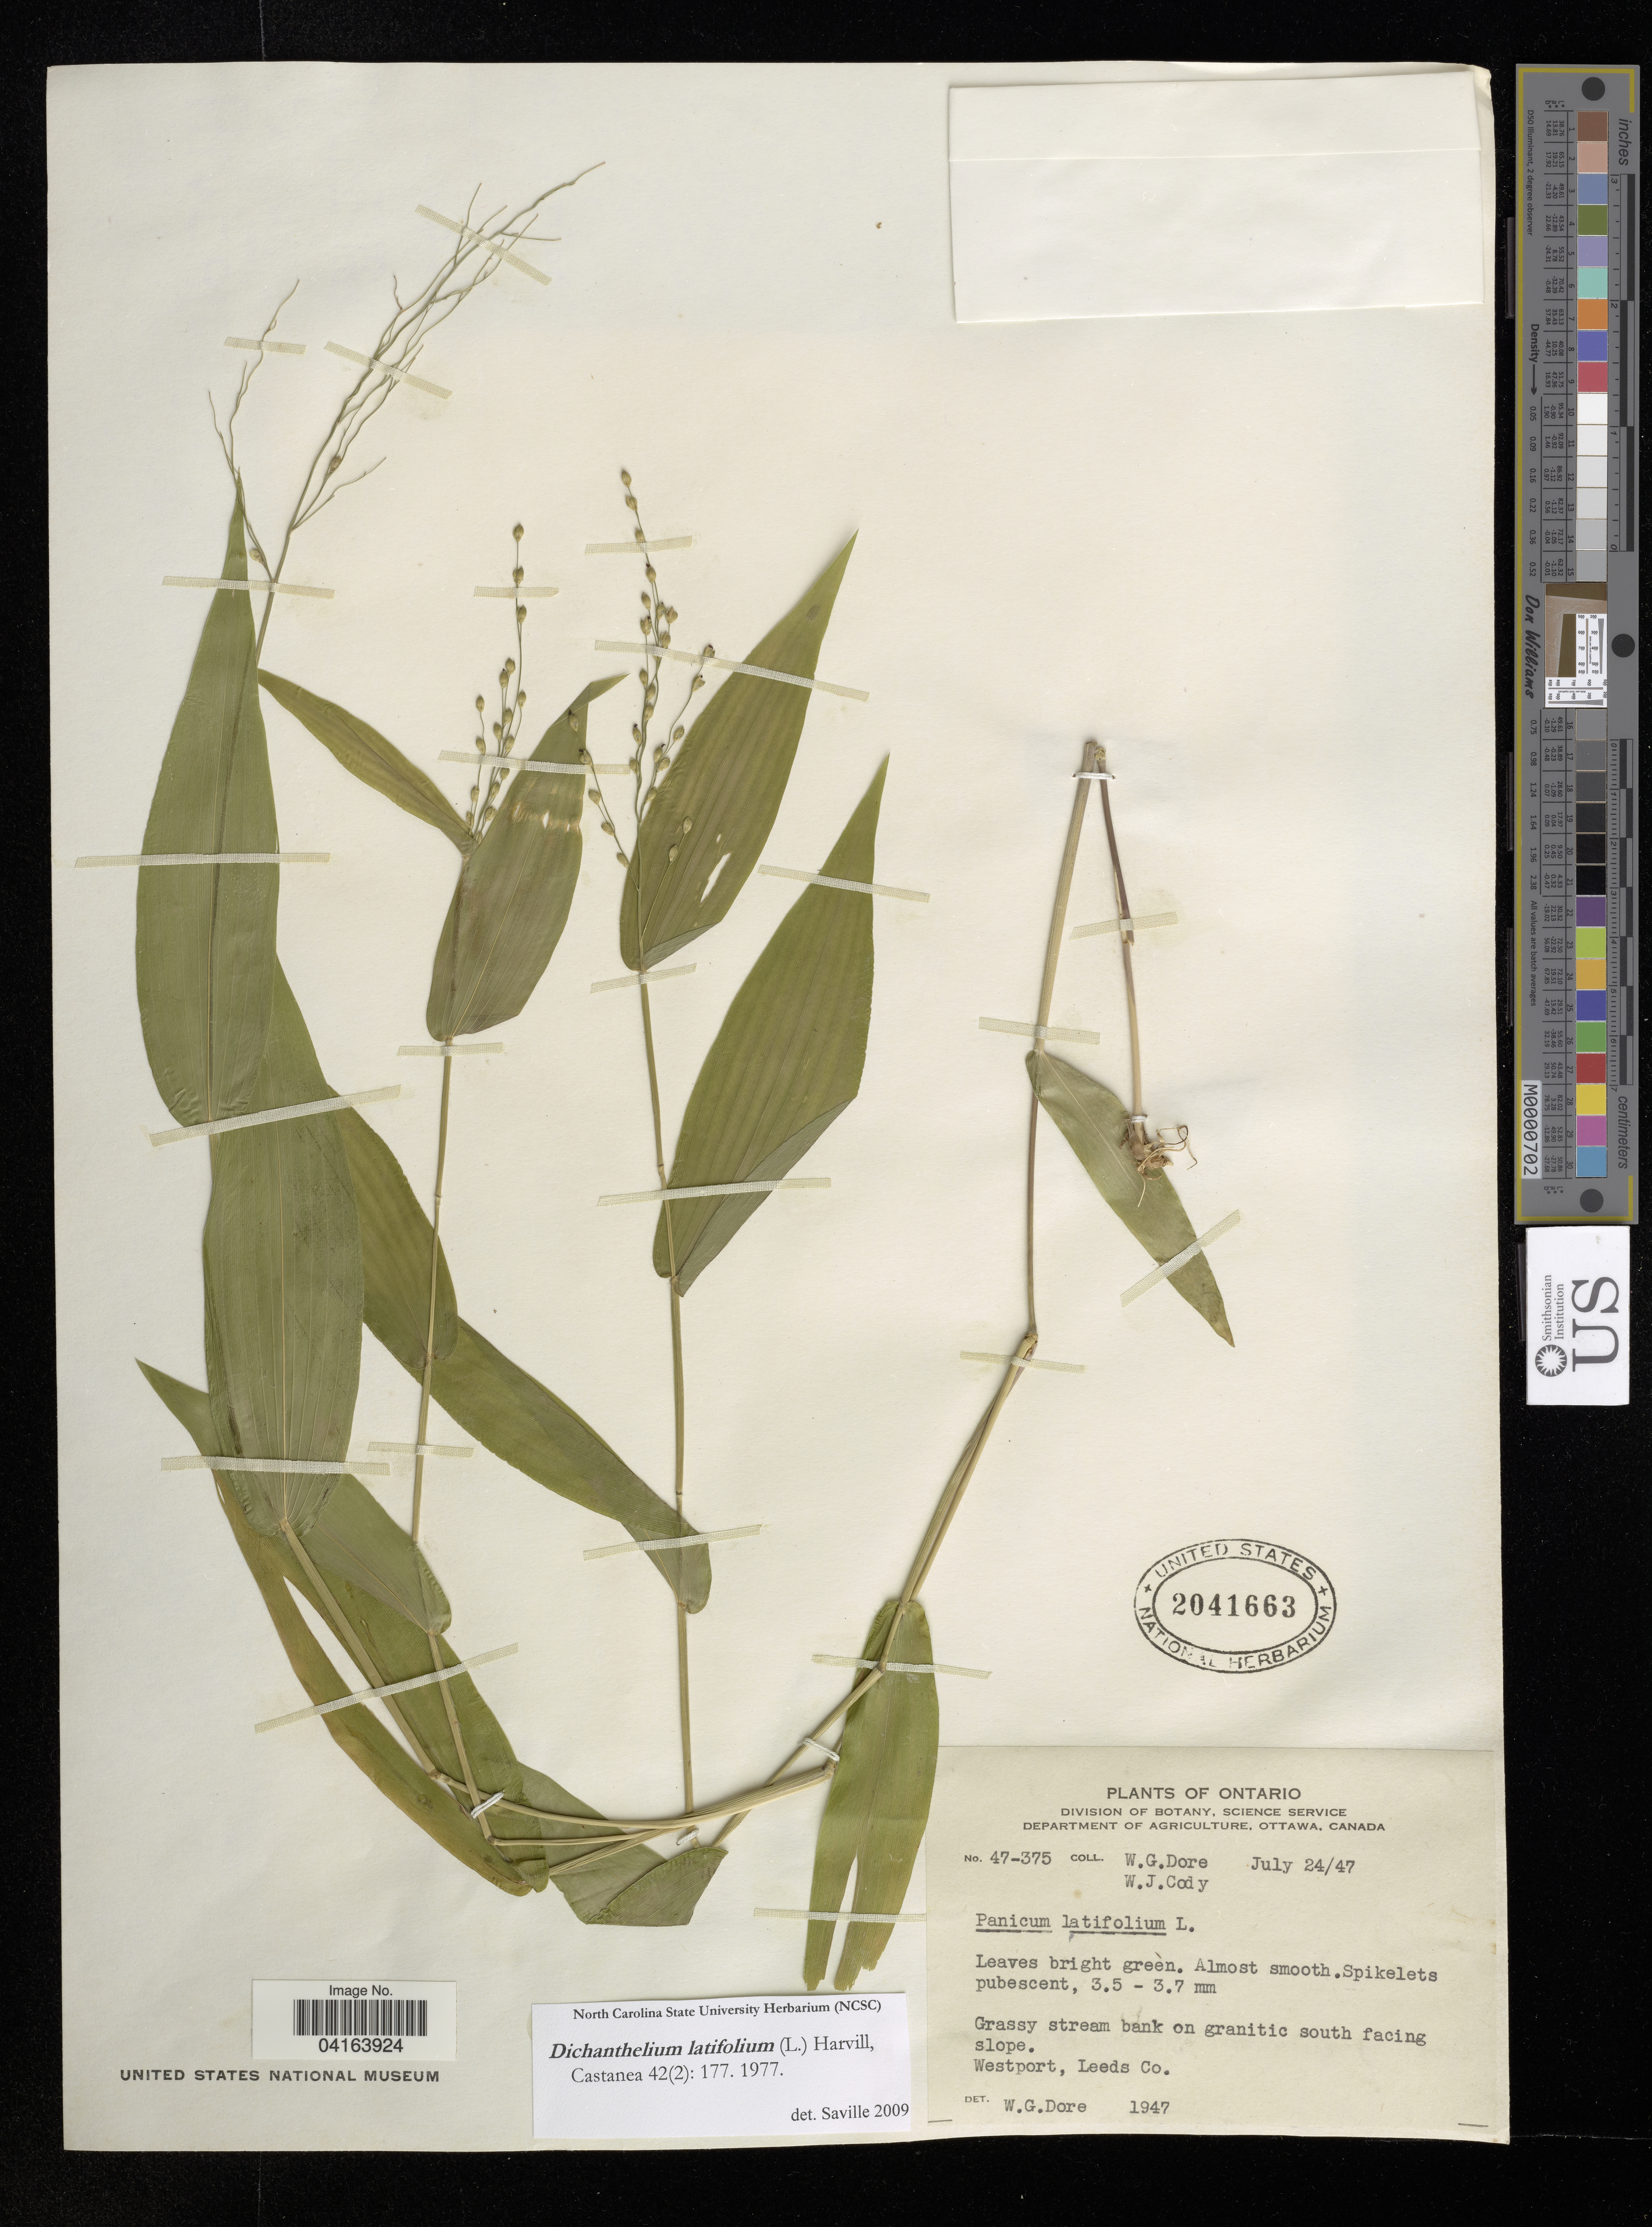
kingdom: Plantae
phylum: Tracheophyta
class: Liliopsida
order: Poales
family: Poaceae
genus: Dichanthelium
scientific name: Dichanthelium latifolium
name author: (L.) Harvill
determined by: Saville, A. C., (NCSC), North Carolina State University (UNITED STATES)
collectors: W. Dore & W. Cody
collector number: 47-375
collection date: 1947-07-24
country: Canada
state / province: Ontario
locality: Ottawa. Westport, Leeds Co.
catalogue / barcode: US 2041663